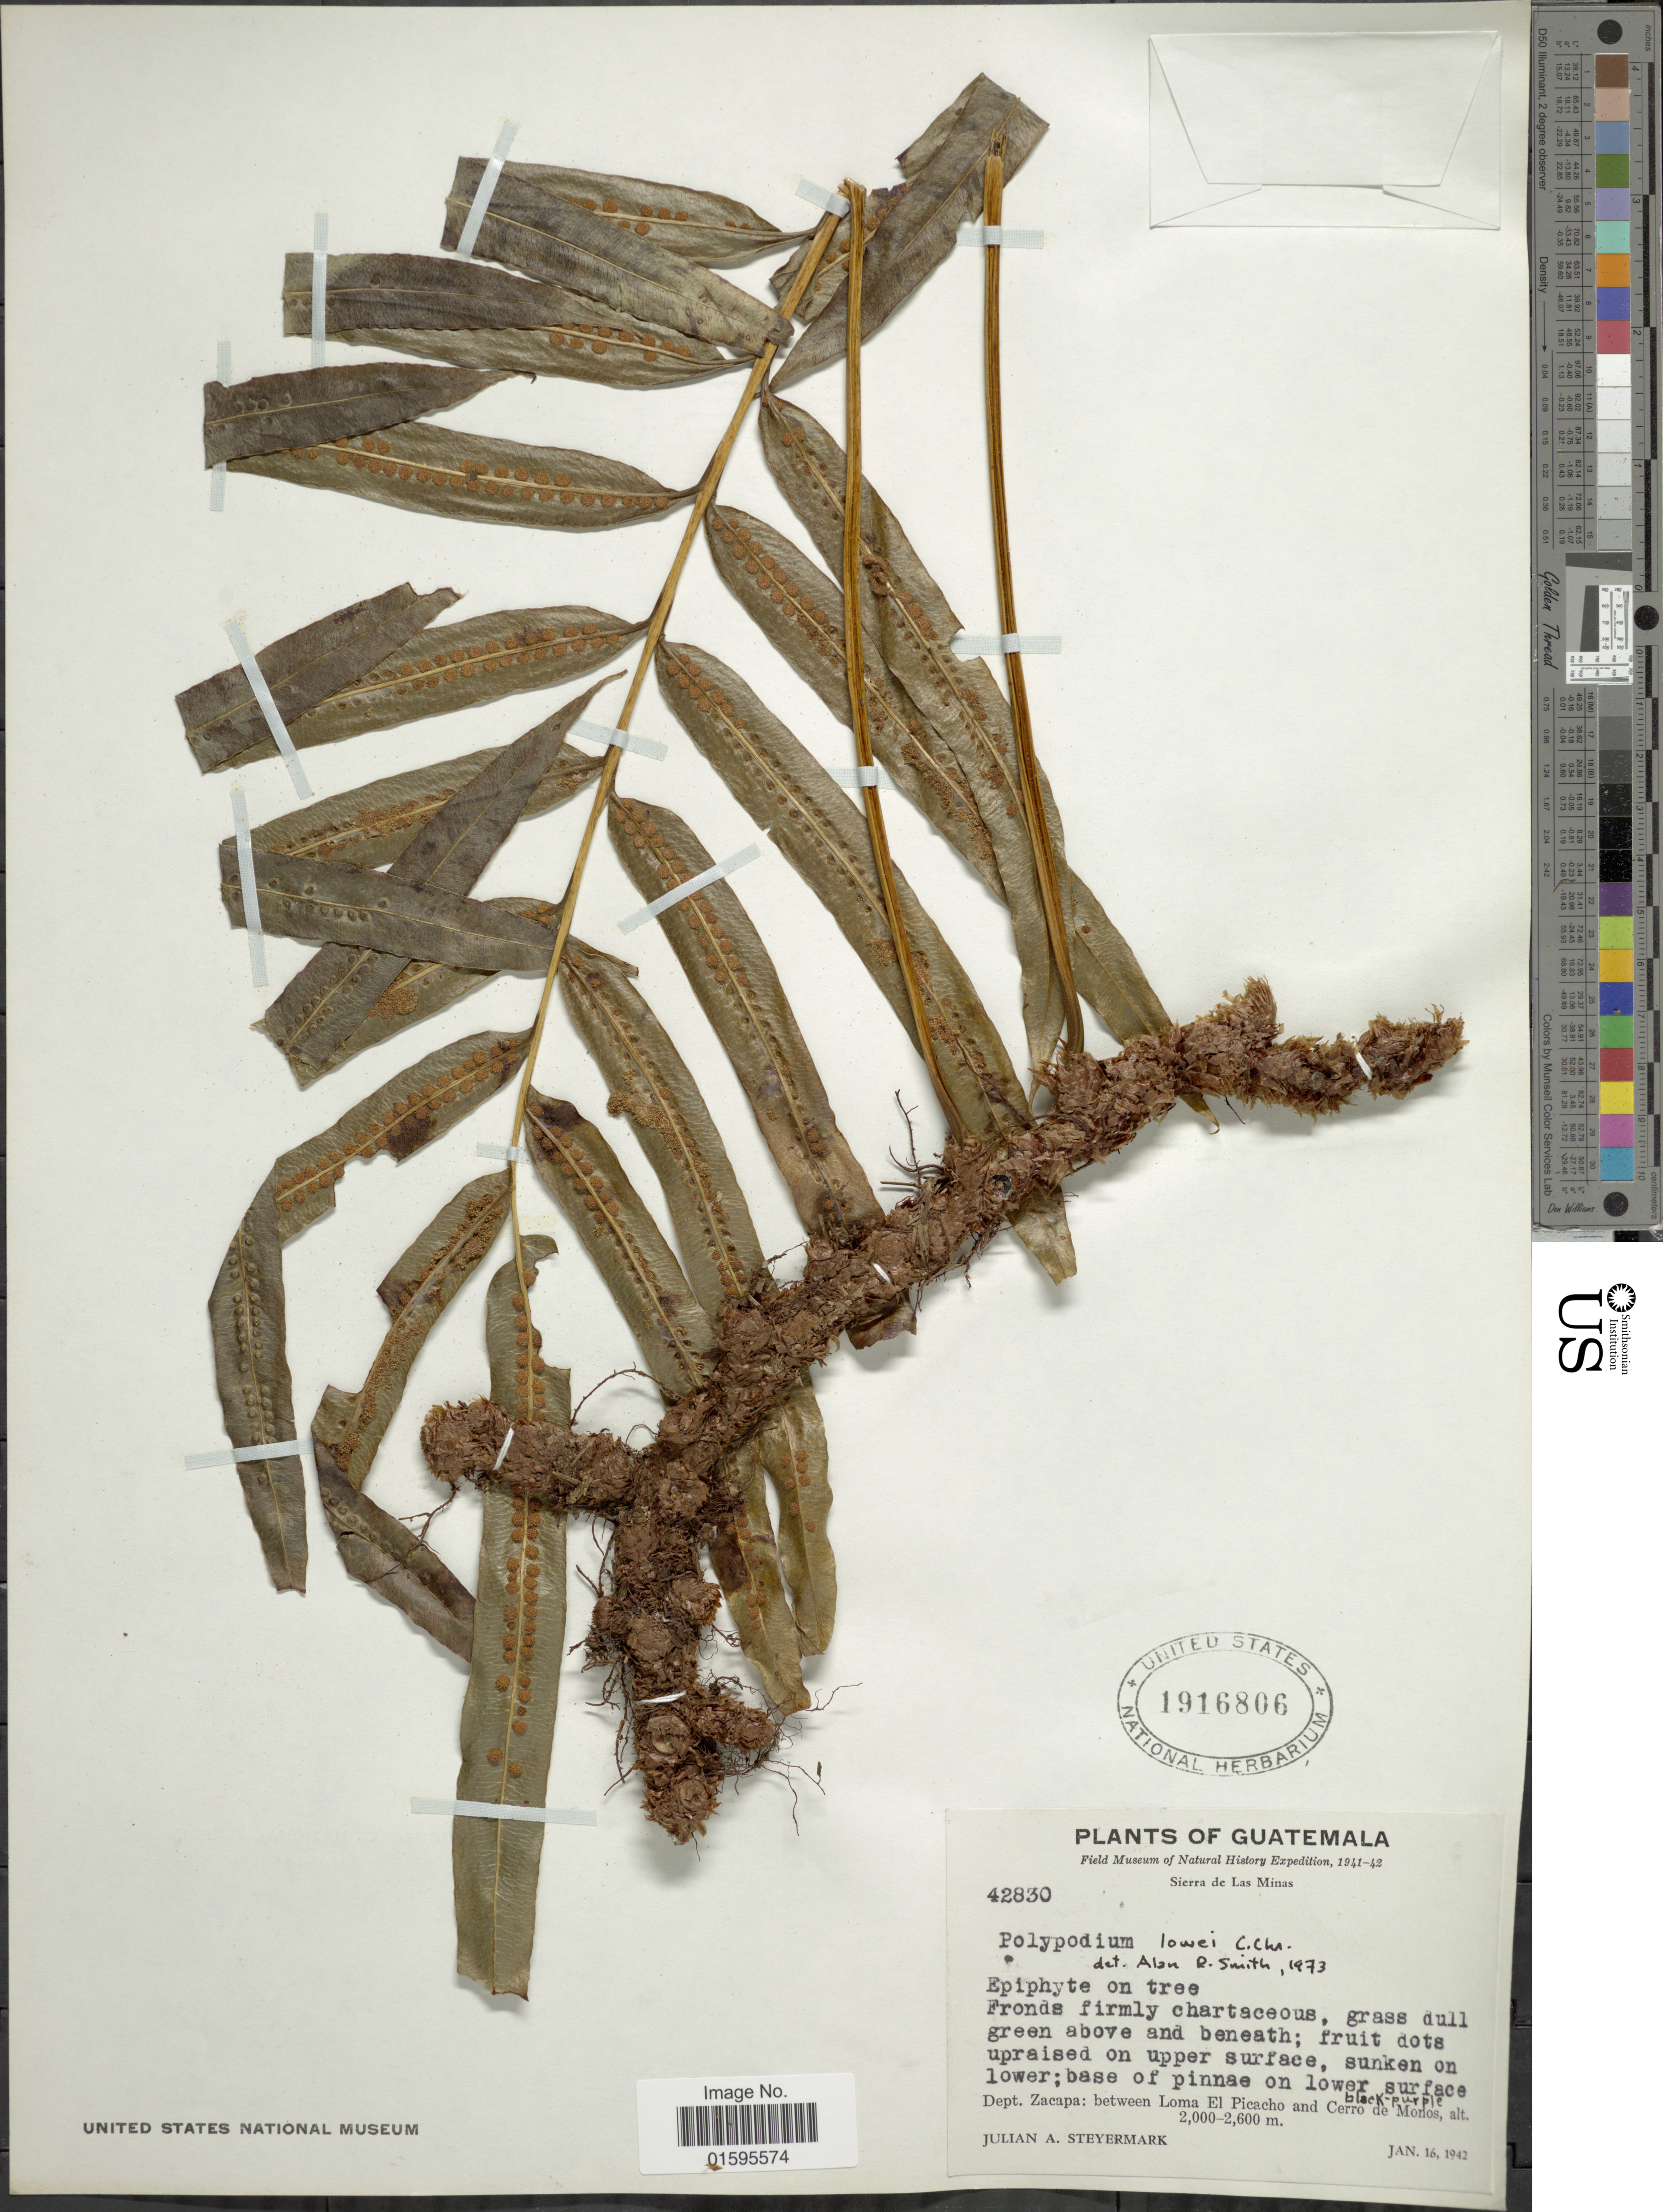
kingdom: Plantae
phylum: Tracheophyta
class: Polypodiopsida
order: Polypodiales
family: Polypodiaceae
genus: Polypodium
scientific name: Polypodium pleurosorum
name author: Kunze ex Mett.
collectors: J. Steyermark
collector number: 52830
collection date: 1942-01-16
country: Guatemala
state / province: Zacapa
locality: Sierra de Las Minas, Dept. Zacapa: between Loma El Picacho and Cerro de Monos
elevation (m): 2000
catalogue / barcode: US 1916806